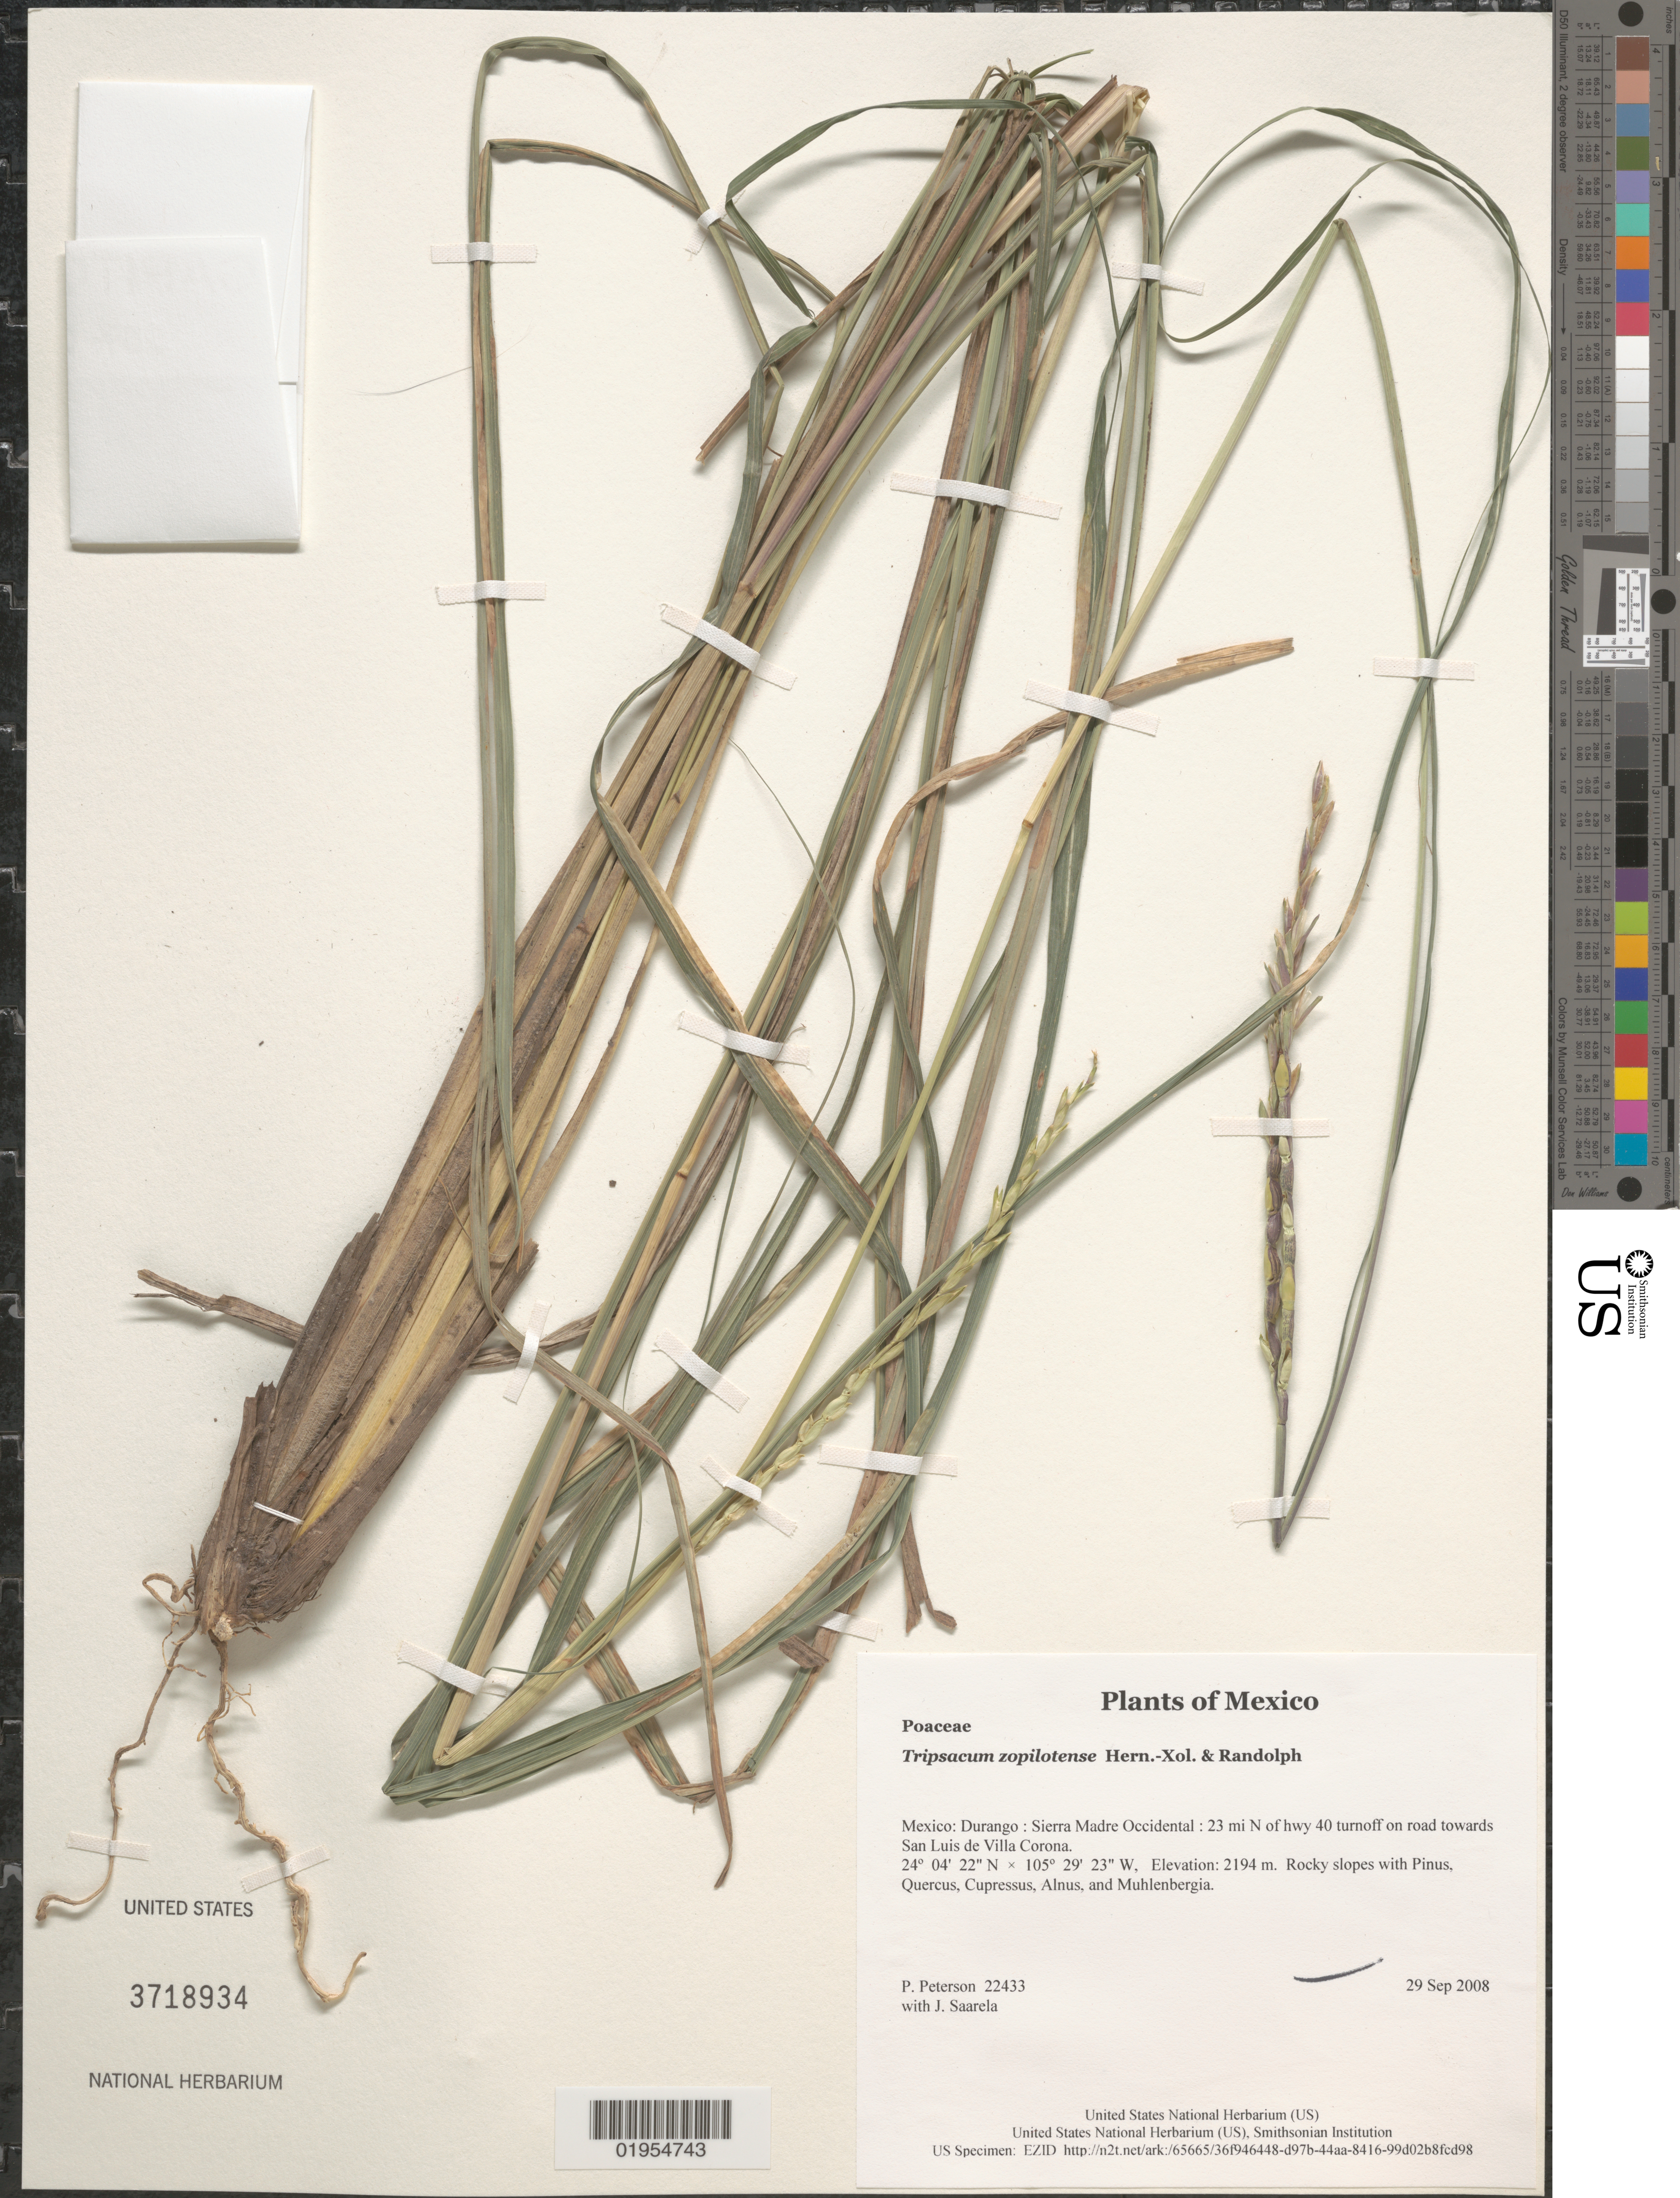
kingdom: Plantae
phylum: Tracheophyta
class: Liliopsida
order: Poales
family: Poaceae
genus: Tripsacum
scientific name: Tripsacum zapolitense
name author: Hern.-Xol. & Randolph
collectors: P. M. Peterson & J. Saarela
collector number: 22433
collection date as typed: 29 Sep 2008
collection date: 2008-09-29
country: Mexico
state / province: Durango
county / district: Sierra Madre Occidental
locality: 23 mi N of hwy 40 turnoff on road towards San Luis de Villa Corona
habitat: Rocky slopes with Pinus, Quercus, Cupressus, Alnus, and Muhlenbergia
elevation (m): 2194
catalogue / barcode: US 3718934